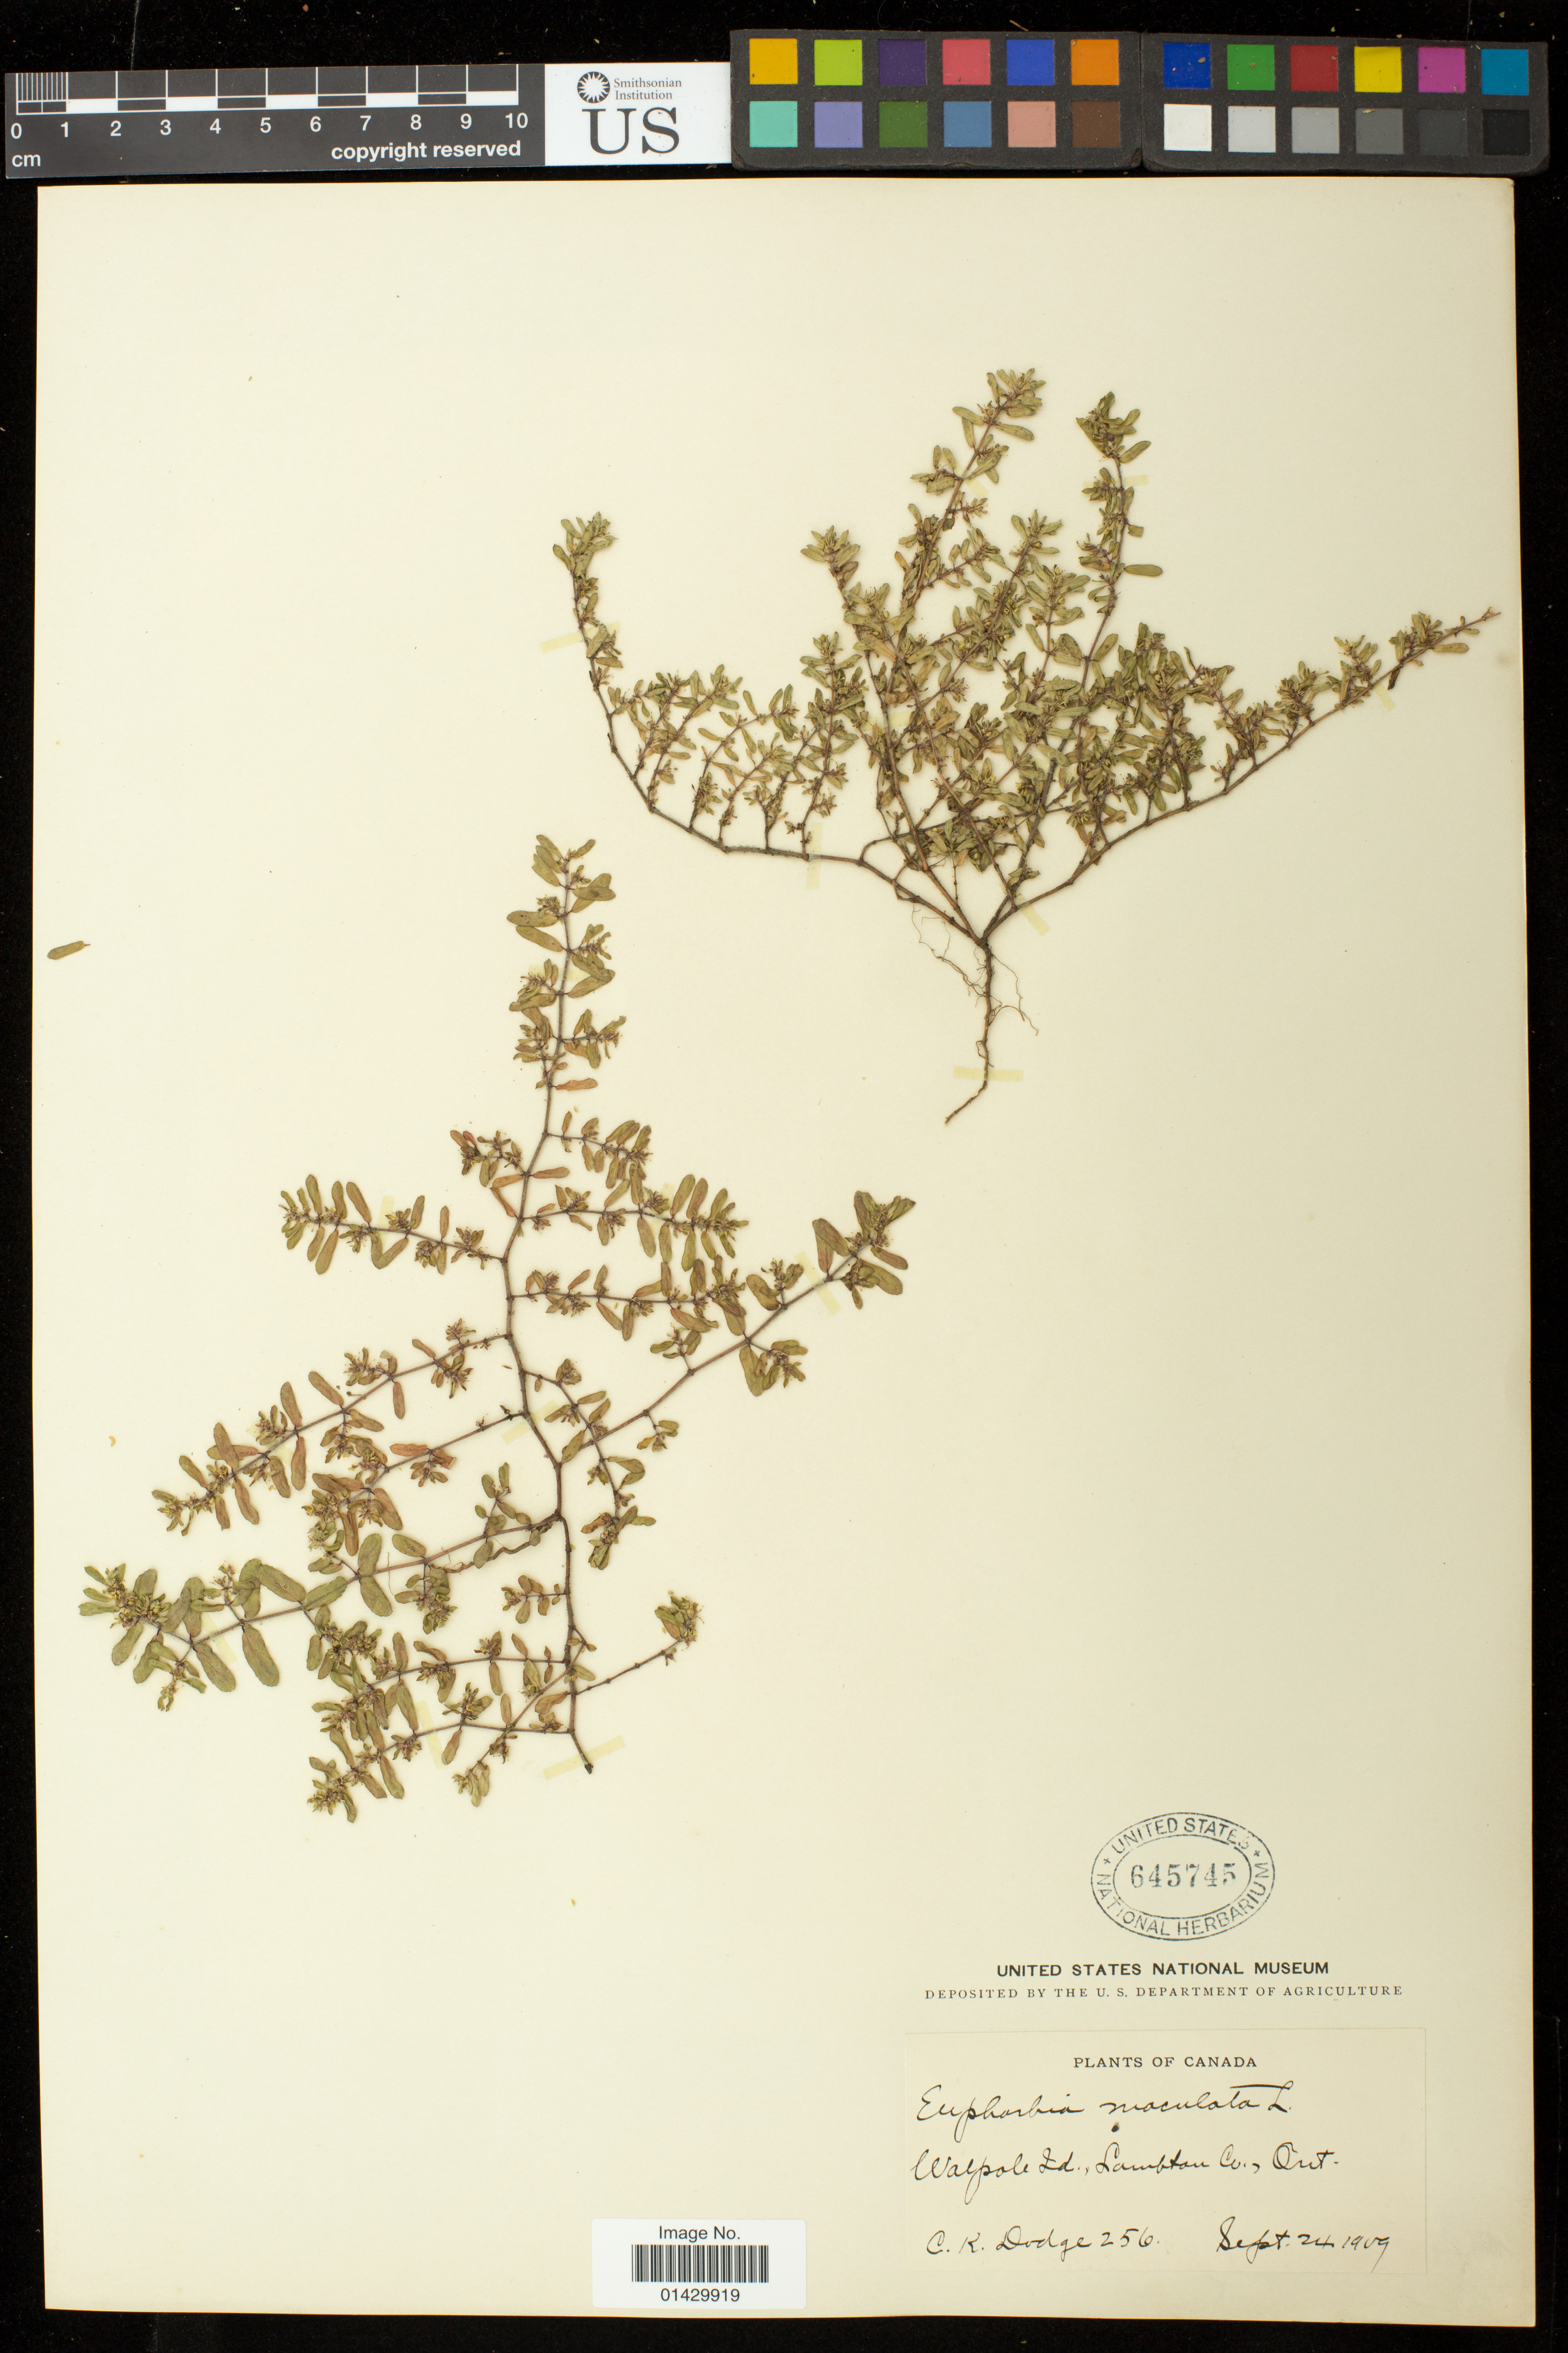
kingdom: Plantae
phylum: Tracheophyta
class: Magnoliopsida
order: Malpighiales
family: Euphorbiaceae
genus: Euphorbia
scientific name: Euphorbia maculata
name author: L.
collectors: C. K. Dodge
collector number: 256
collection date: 1909-09-24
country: Canada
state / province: Ontario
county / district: Lambton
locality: Walpole Id.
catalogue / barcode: US 645745